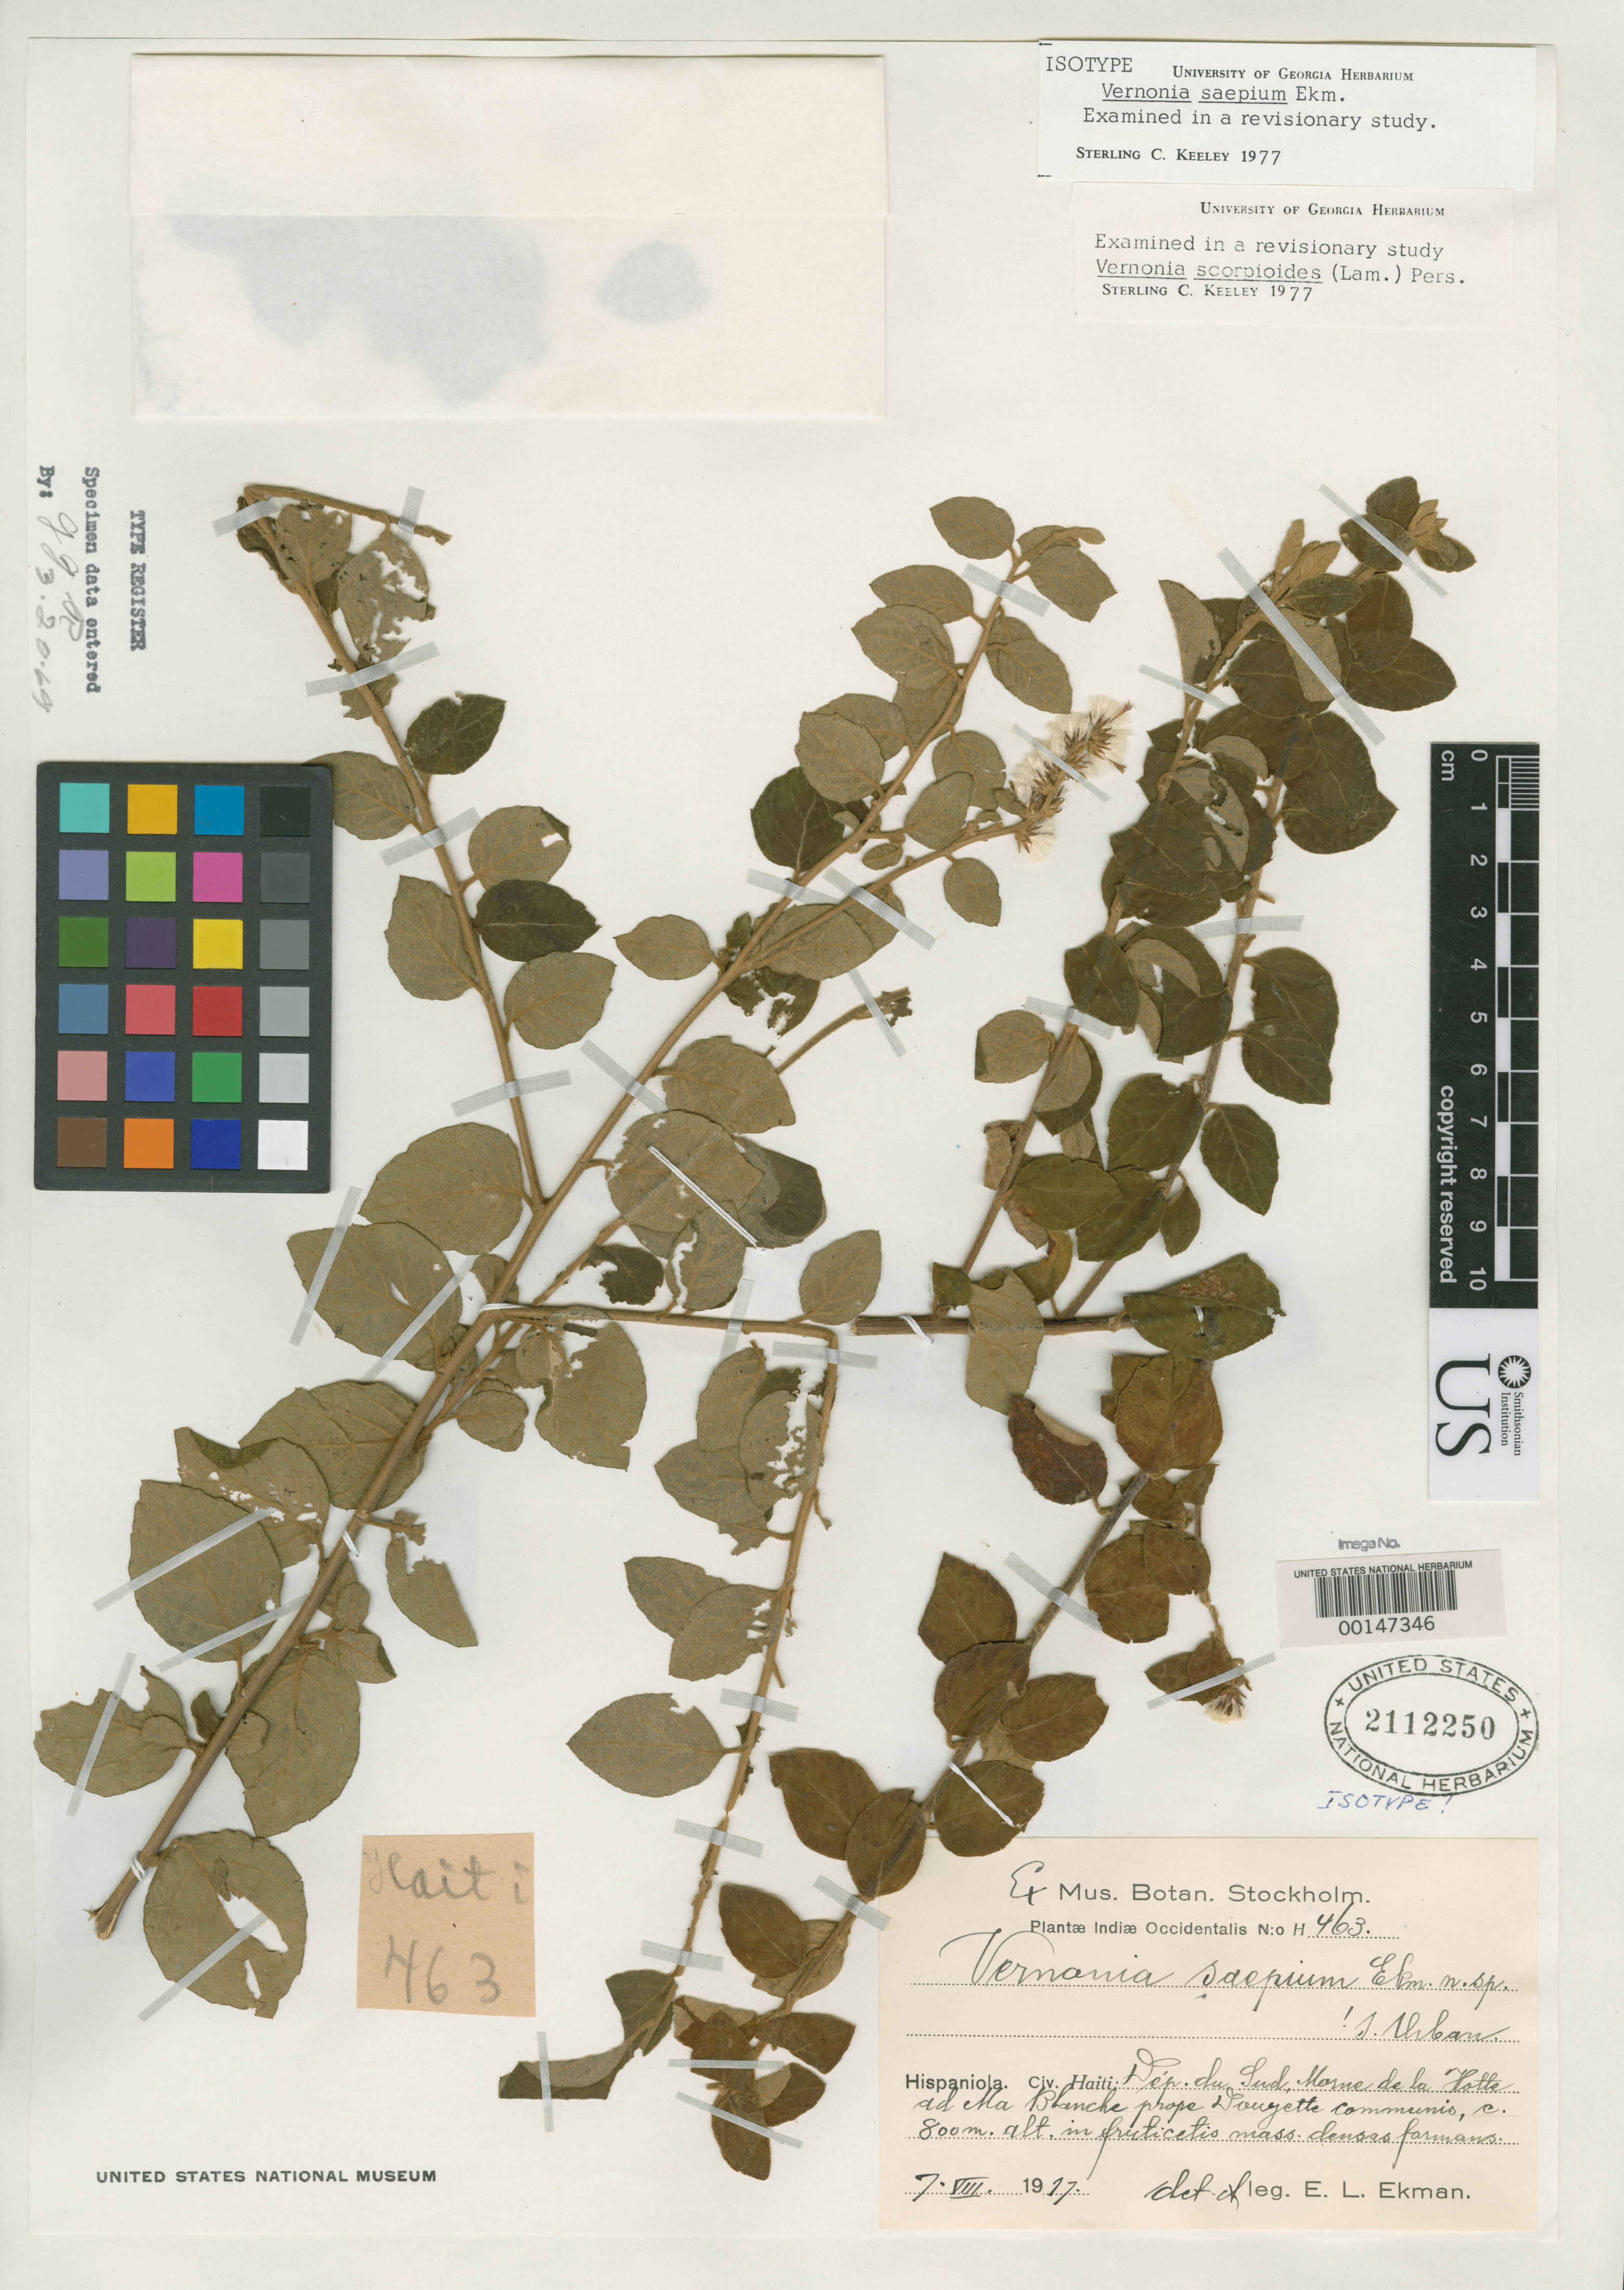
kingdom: Plantae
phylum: Tracheophyta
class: Magnoliopsida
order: Asterales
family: Asteraceae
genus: Vernonia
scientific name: Vernonia saepium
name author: Ekman ex Urb.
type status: Isotype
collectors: E. L. Ekman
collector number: H 463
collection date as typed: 07 Aug 1917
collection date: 1917-08-07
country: Haiti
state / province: Sud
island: Hispaniola Island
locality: Morne de La Hotte at Ma Blanche near Douyette.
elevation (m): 800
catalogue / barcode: US 2112250